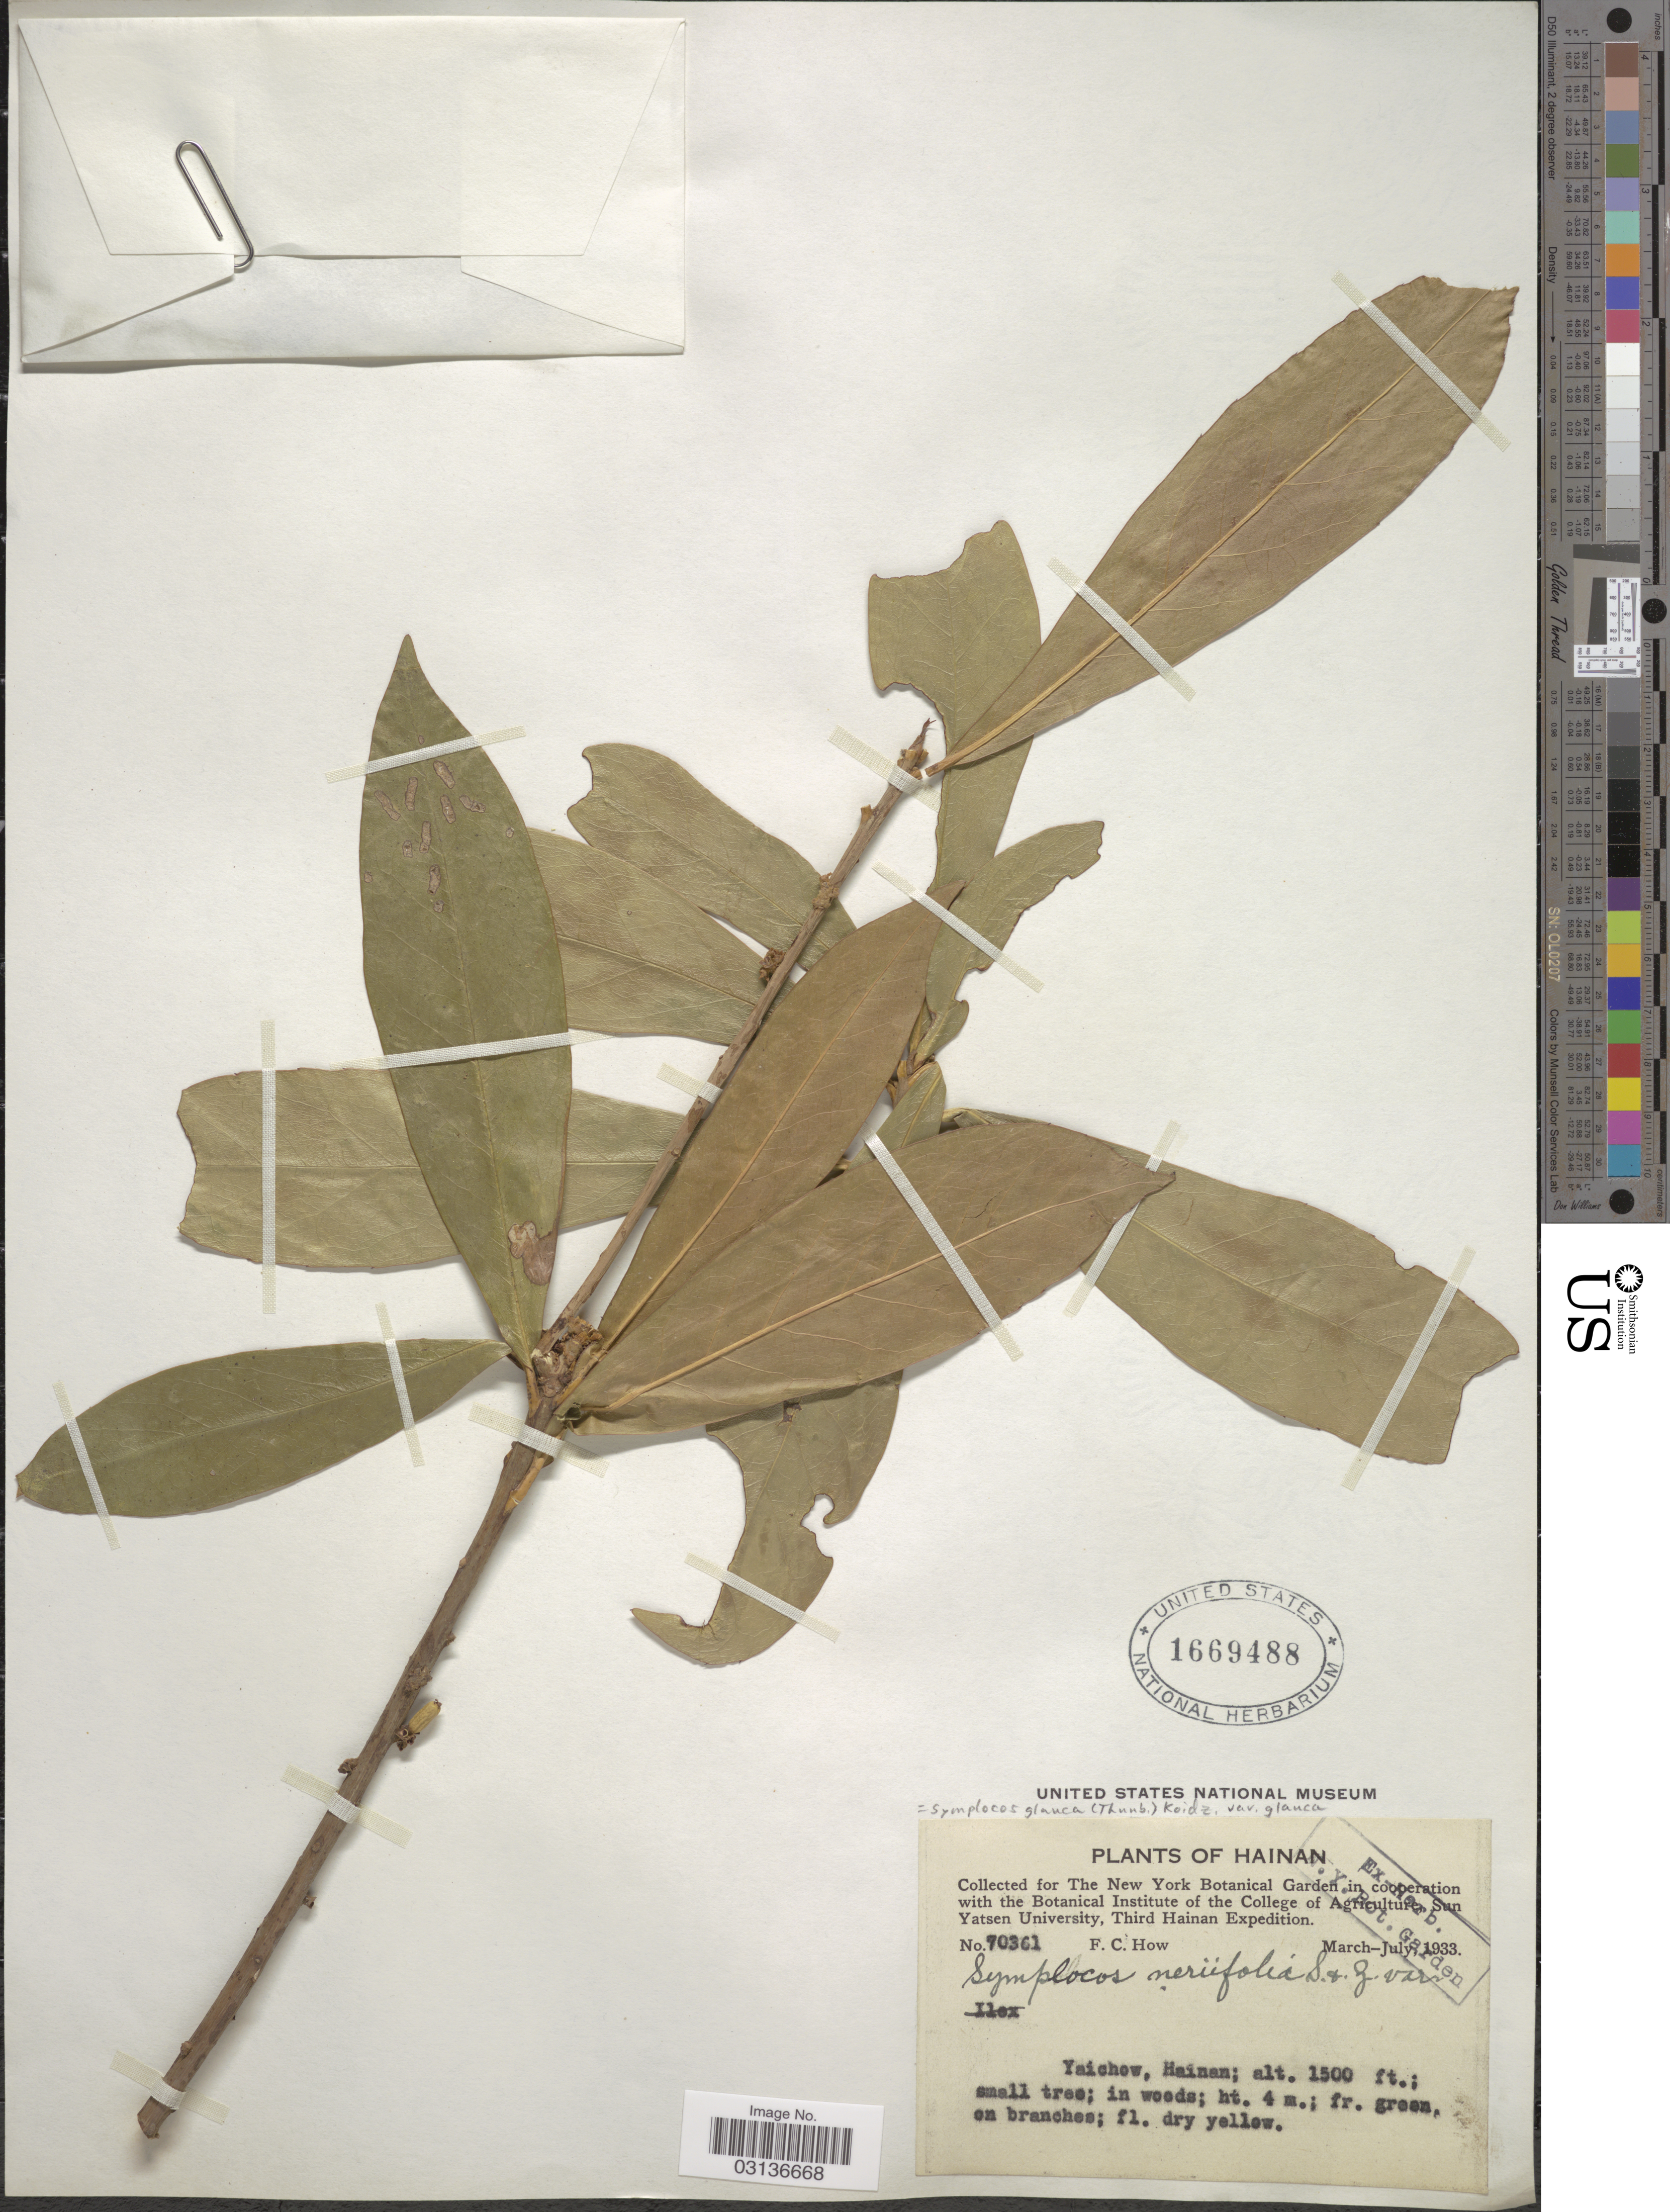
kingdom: Plantae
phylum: Tracheophyta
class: Magnoliopsida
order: Ericales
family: Symplocaceae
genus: Symplocos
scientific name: Symplocos glauca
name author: (Thunb.) Koidz.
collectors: F. C. How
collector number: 70361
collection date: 1933-03/1933-07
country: China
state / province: Hainan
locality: Yaichow.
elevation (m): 457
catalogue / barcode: US 1669488